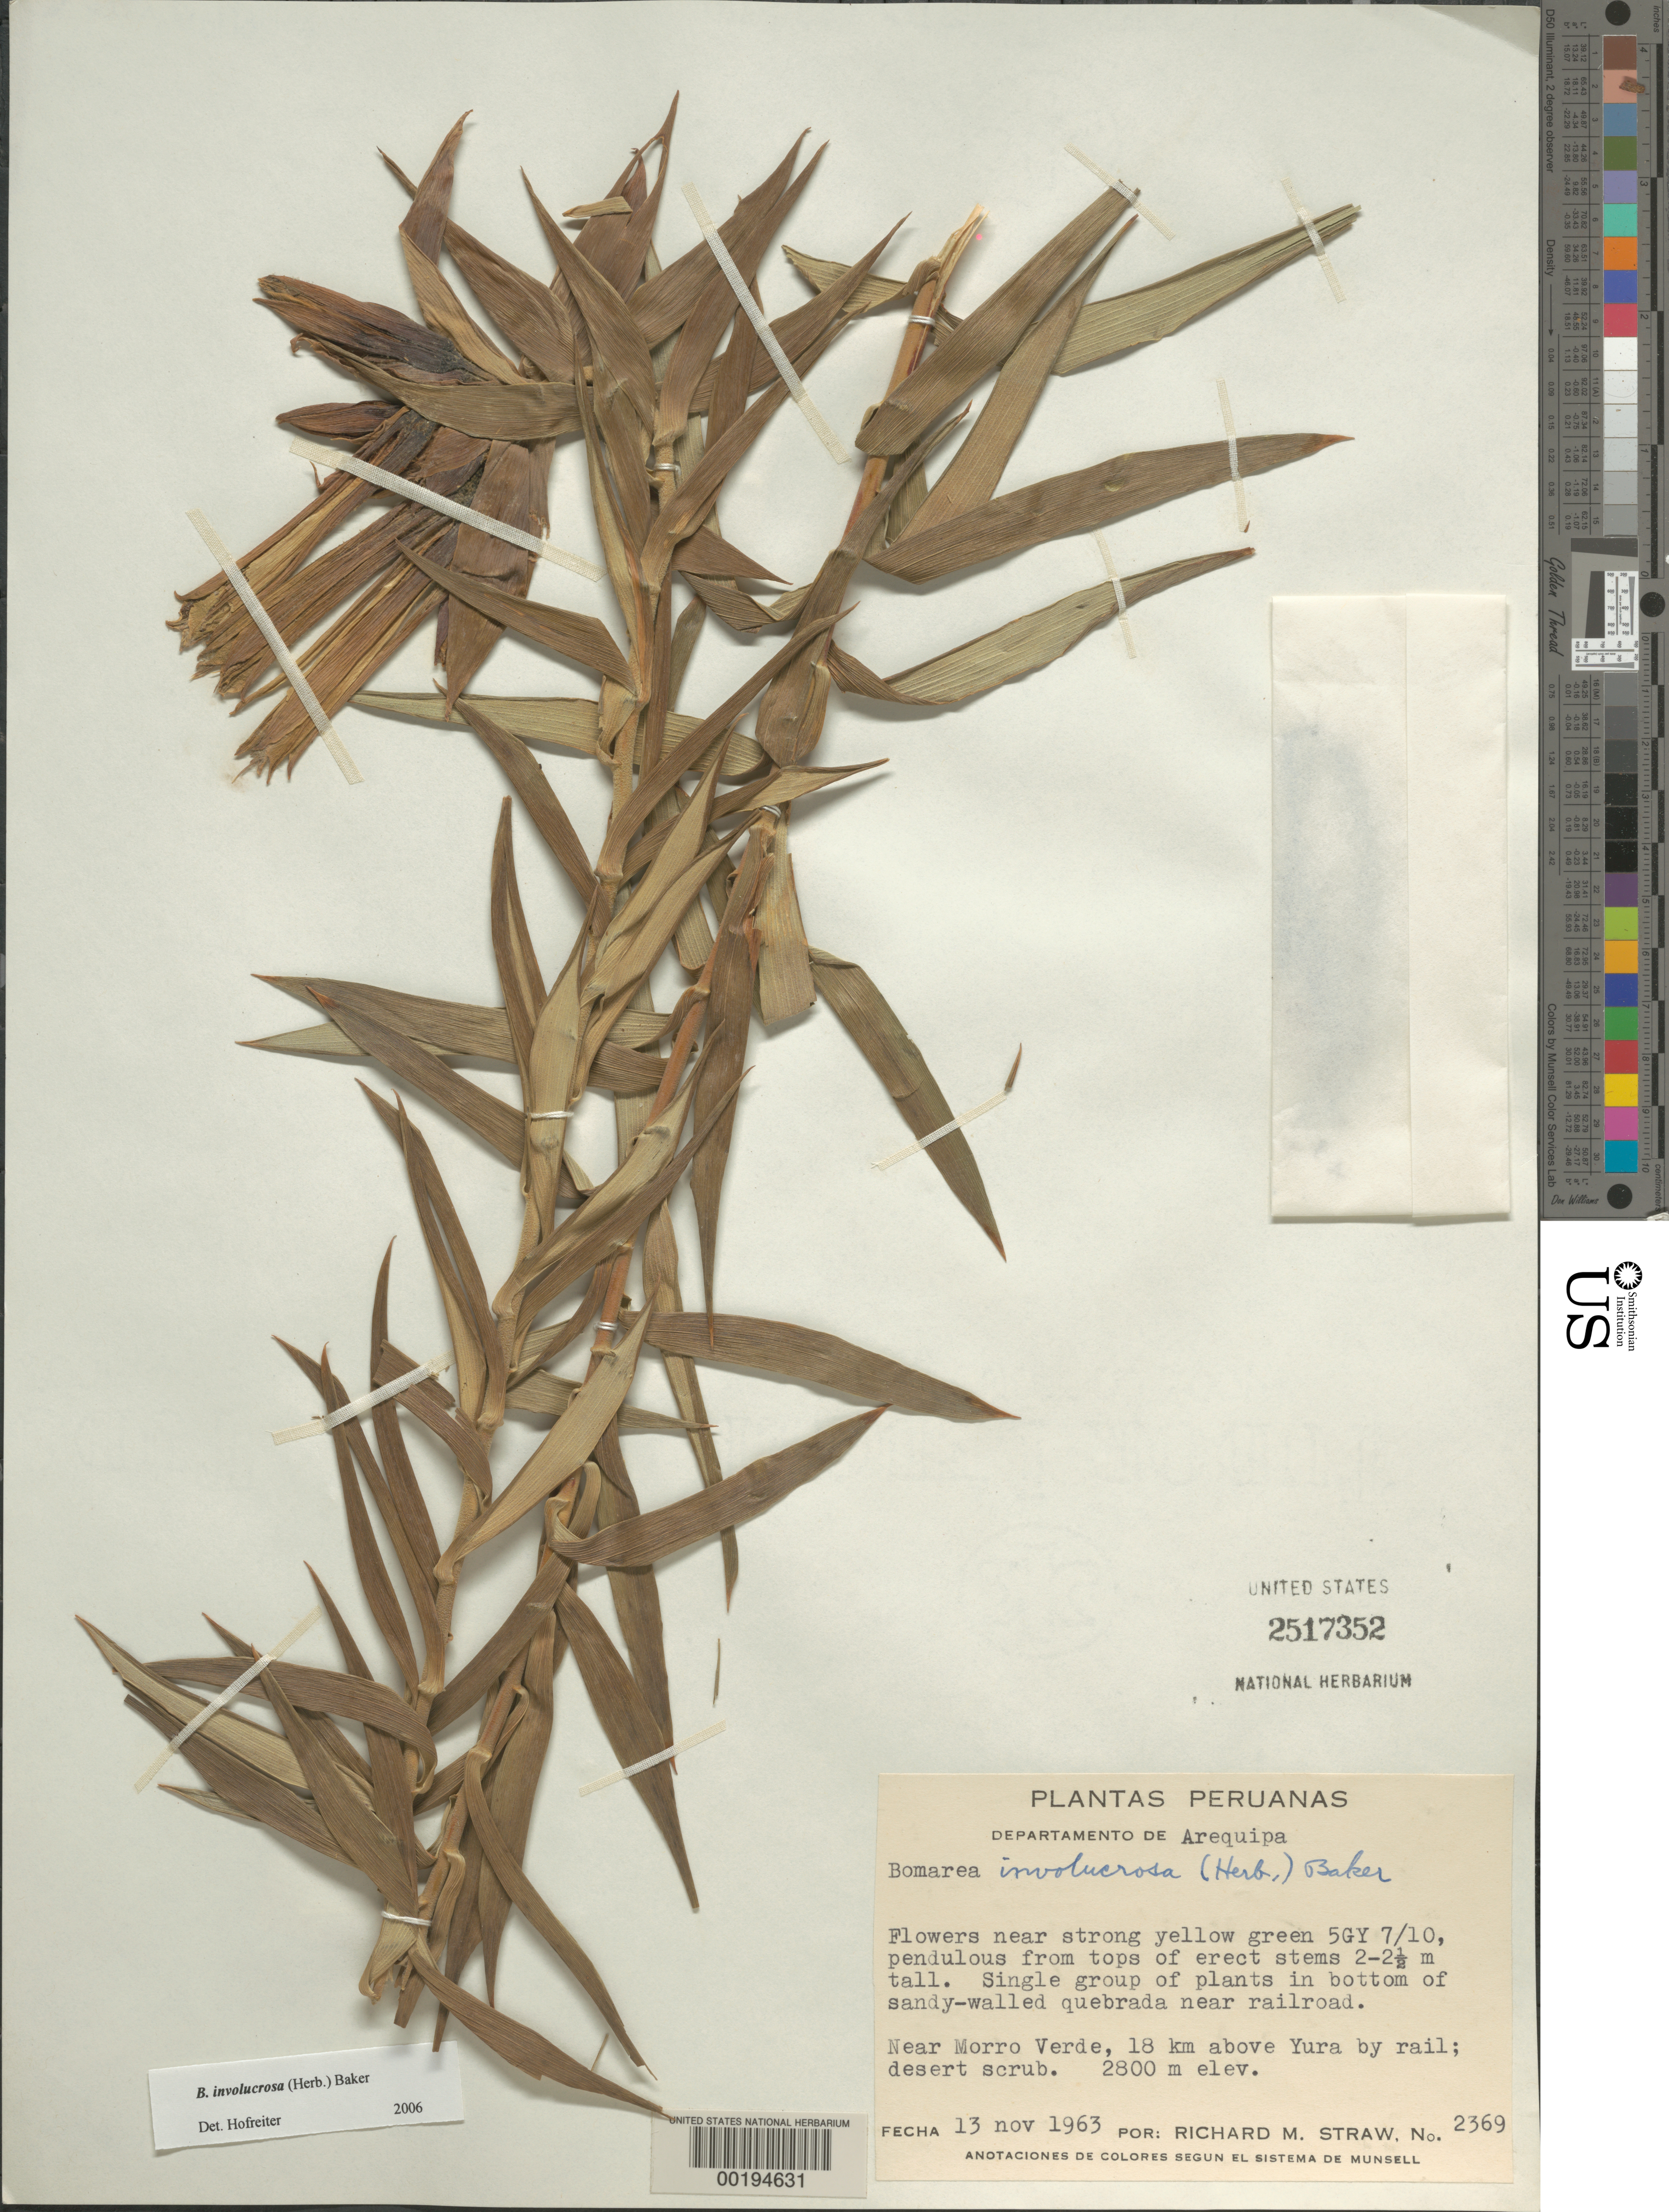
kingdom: Plantae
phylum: Tracheophyta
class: Liliopsida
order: Liliales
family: Alstroemeriaceae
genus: Bomarea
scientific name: Bomarea involucrosa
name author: (Herb.) Baker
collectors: R. M. Straw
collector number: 2369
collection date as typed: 13 Nov 1963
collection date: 1963-11-13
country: Peru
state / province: Arequipa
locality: near Morro Verde, 18 km above Yura by rail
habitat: Desert scrub; in bottom of sandy-walled quebrada near railroad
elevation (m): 2800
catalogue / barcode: US 2517352